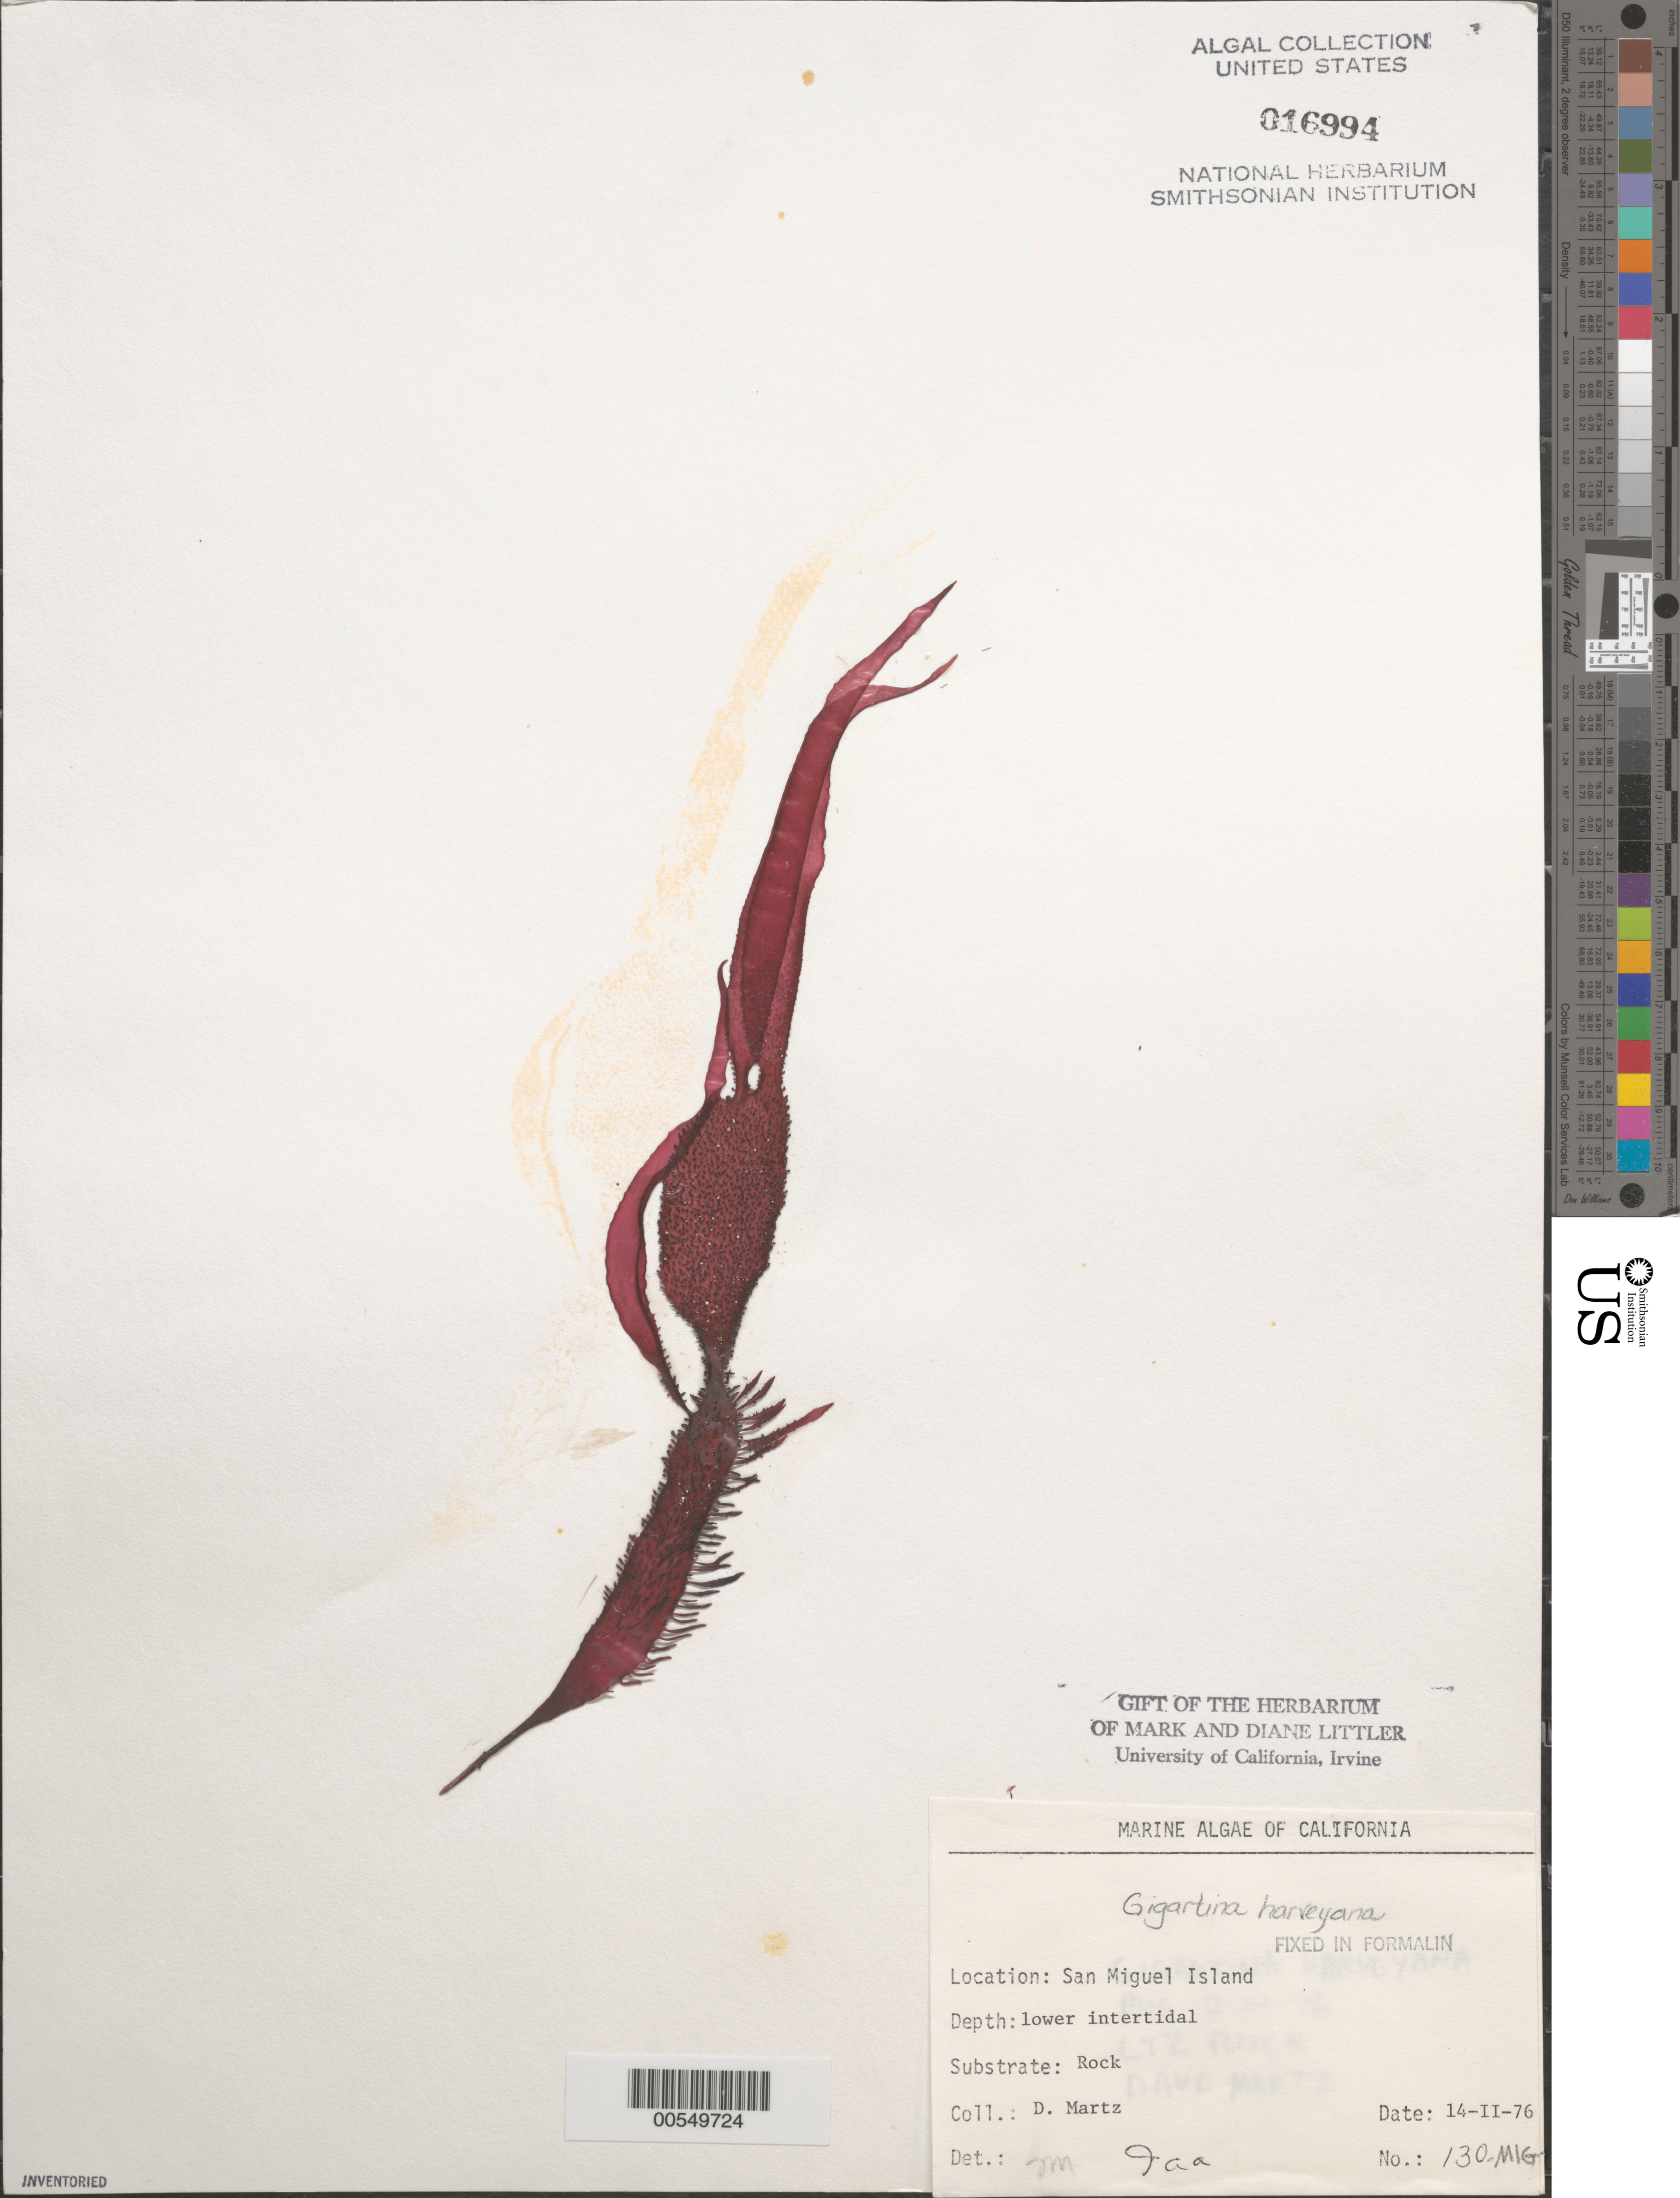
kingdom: Plantae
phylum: Rhodophyta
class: Florideophyceae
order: Gigartinales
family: Gigartinaceae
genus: Chondracanthus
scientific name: Chondracanthus harveyanus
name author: (Kütz.) Guiry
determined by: Algae name updating Project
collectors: D. Martz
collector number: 130-mig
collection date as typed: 14 Feb 1976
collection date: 1976-02-14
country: United States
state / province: California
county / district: Santa Barbara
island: San Miguel Island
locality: Cuyler Harbor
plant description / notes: BLM-SOCALBIGHT Rocky Intertidal Survey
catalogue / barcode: US 16994